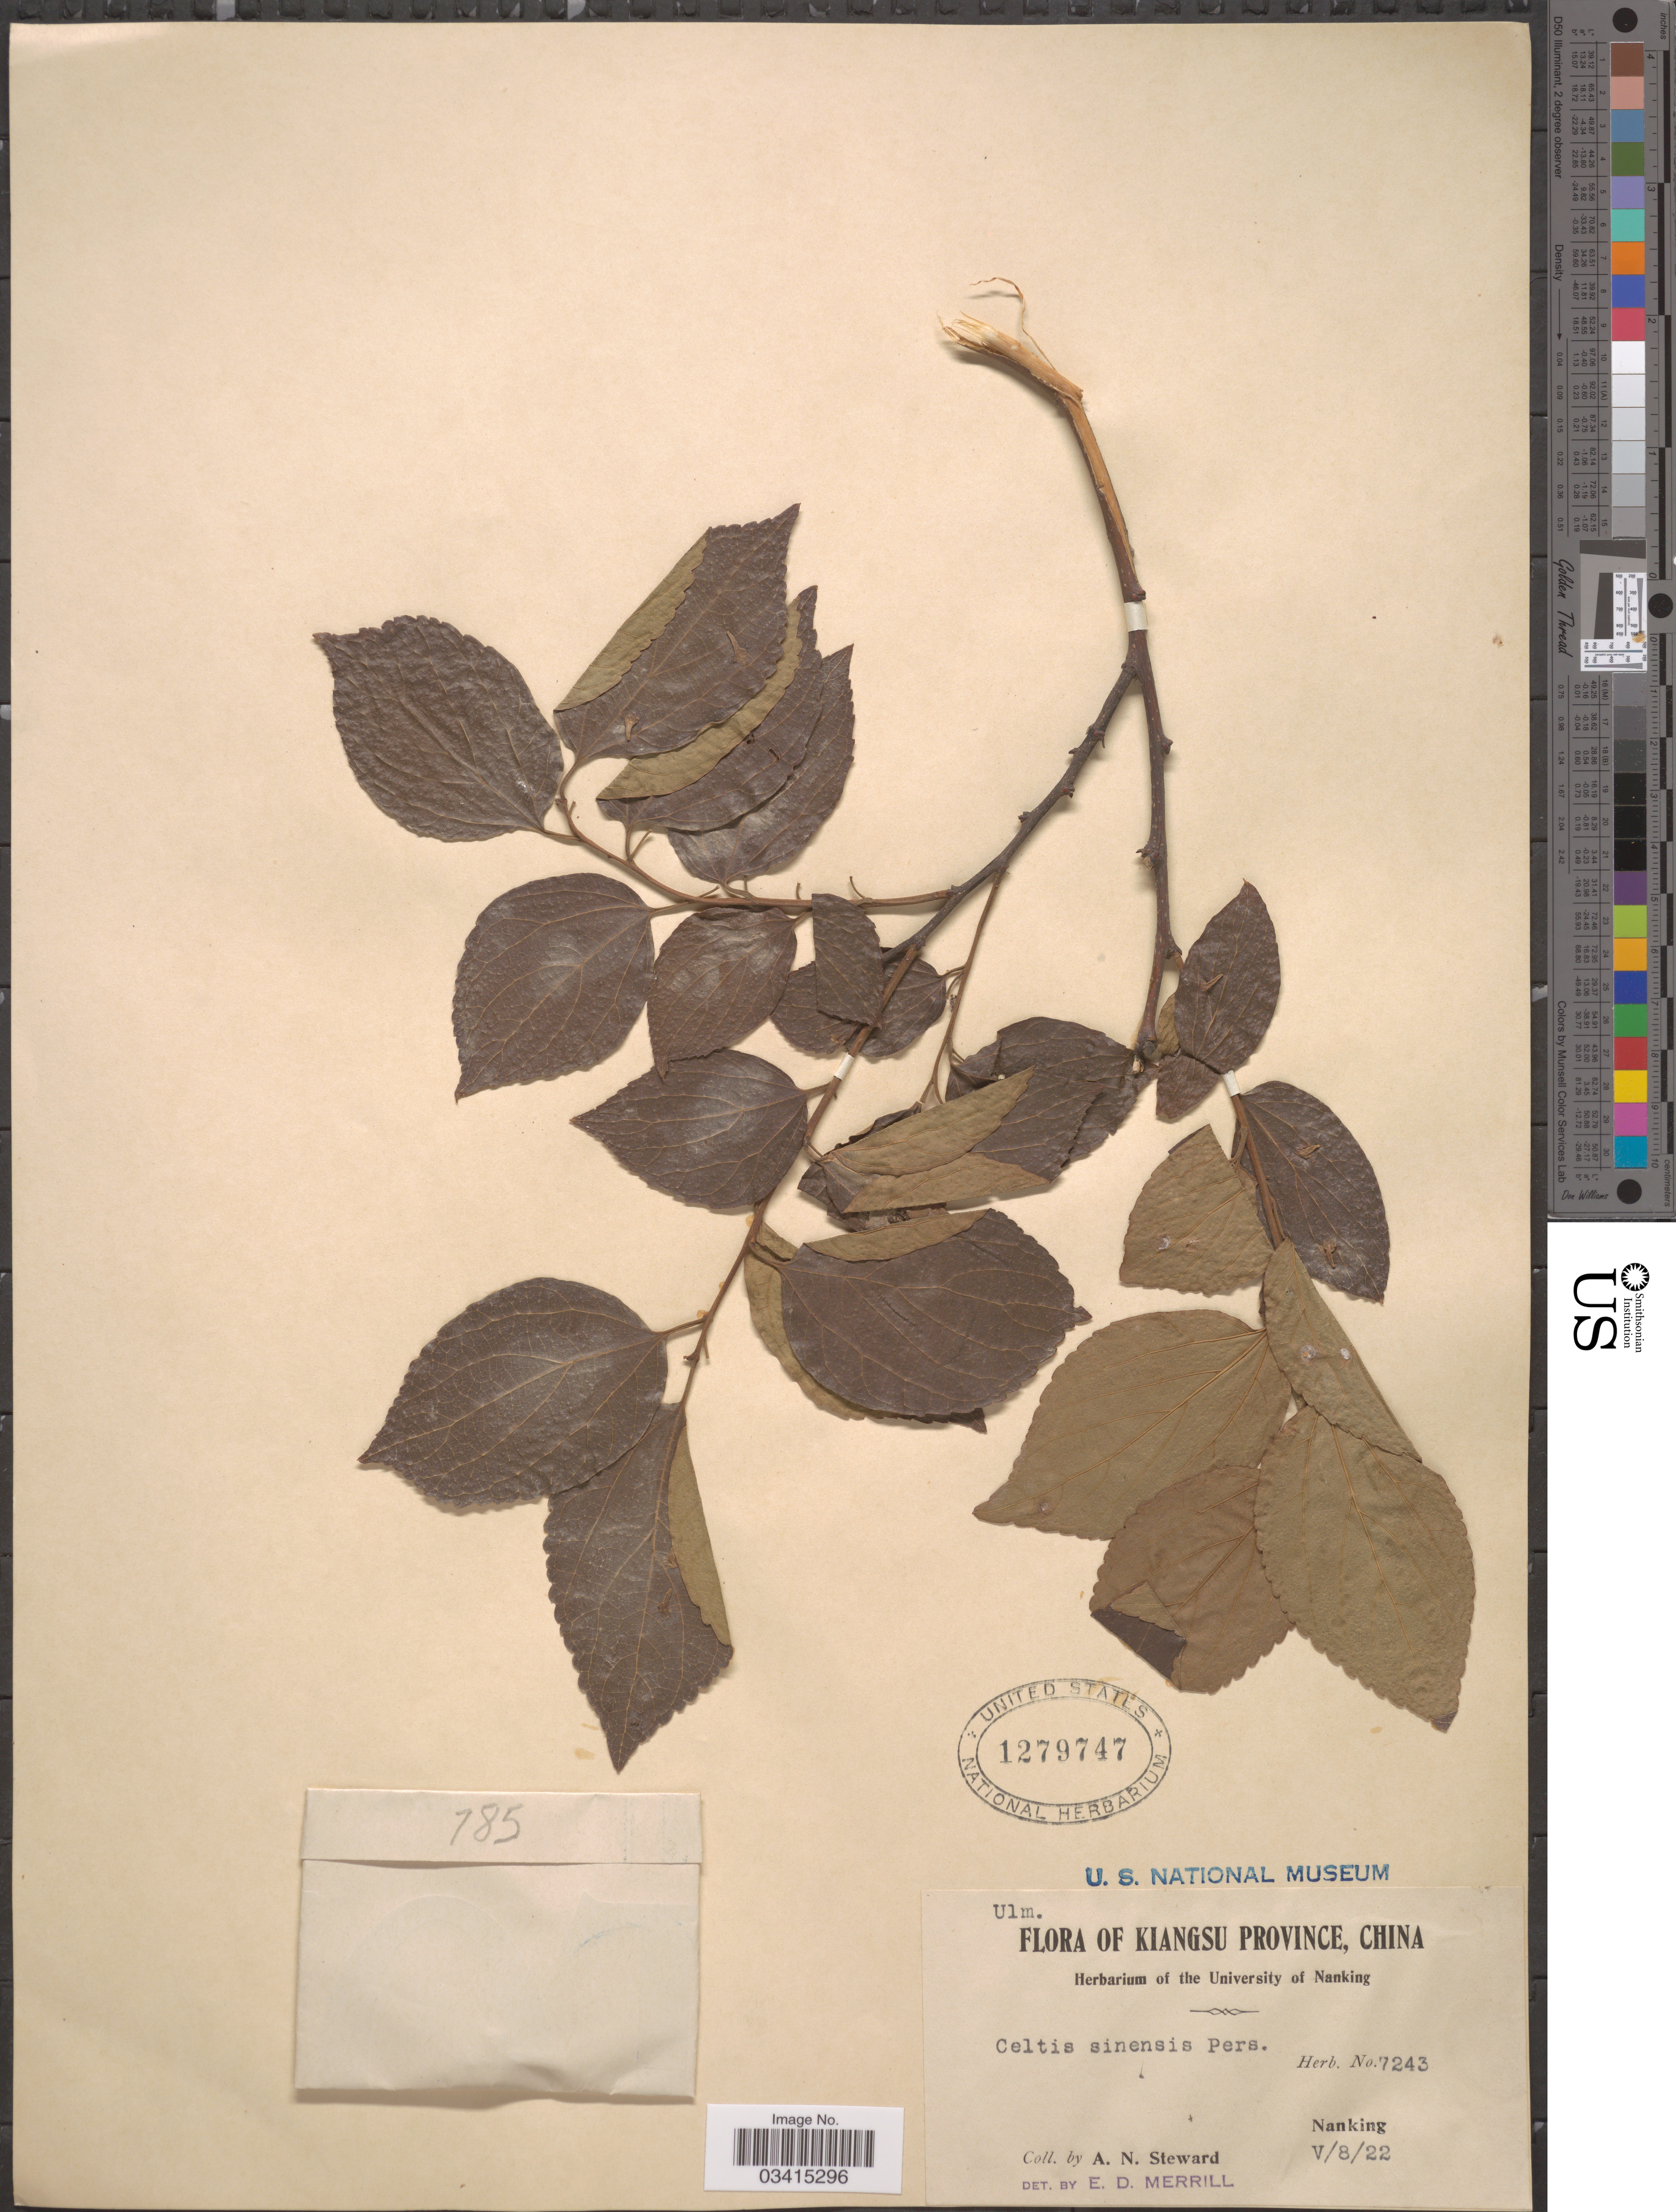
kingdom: Plantae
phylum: Tracheophyta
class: Magnoliopsida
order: Rosales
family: Cannabaceae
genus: Celtis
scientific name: Celtis sinensis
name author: Pers.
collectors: A. N. Steward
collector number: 7243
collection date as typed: Transcribed d/m/y: 8/5/22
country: China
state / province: Jiangsu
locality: Kiangsu Province. Nanking.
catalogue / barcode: US 1279747